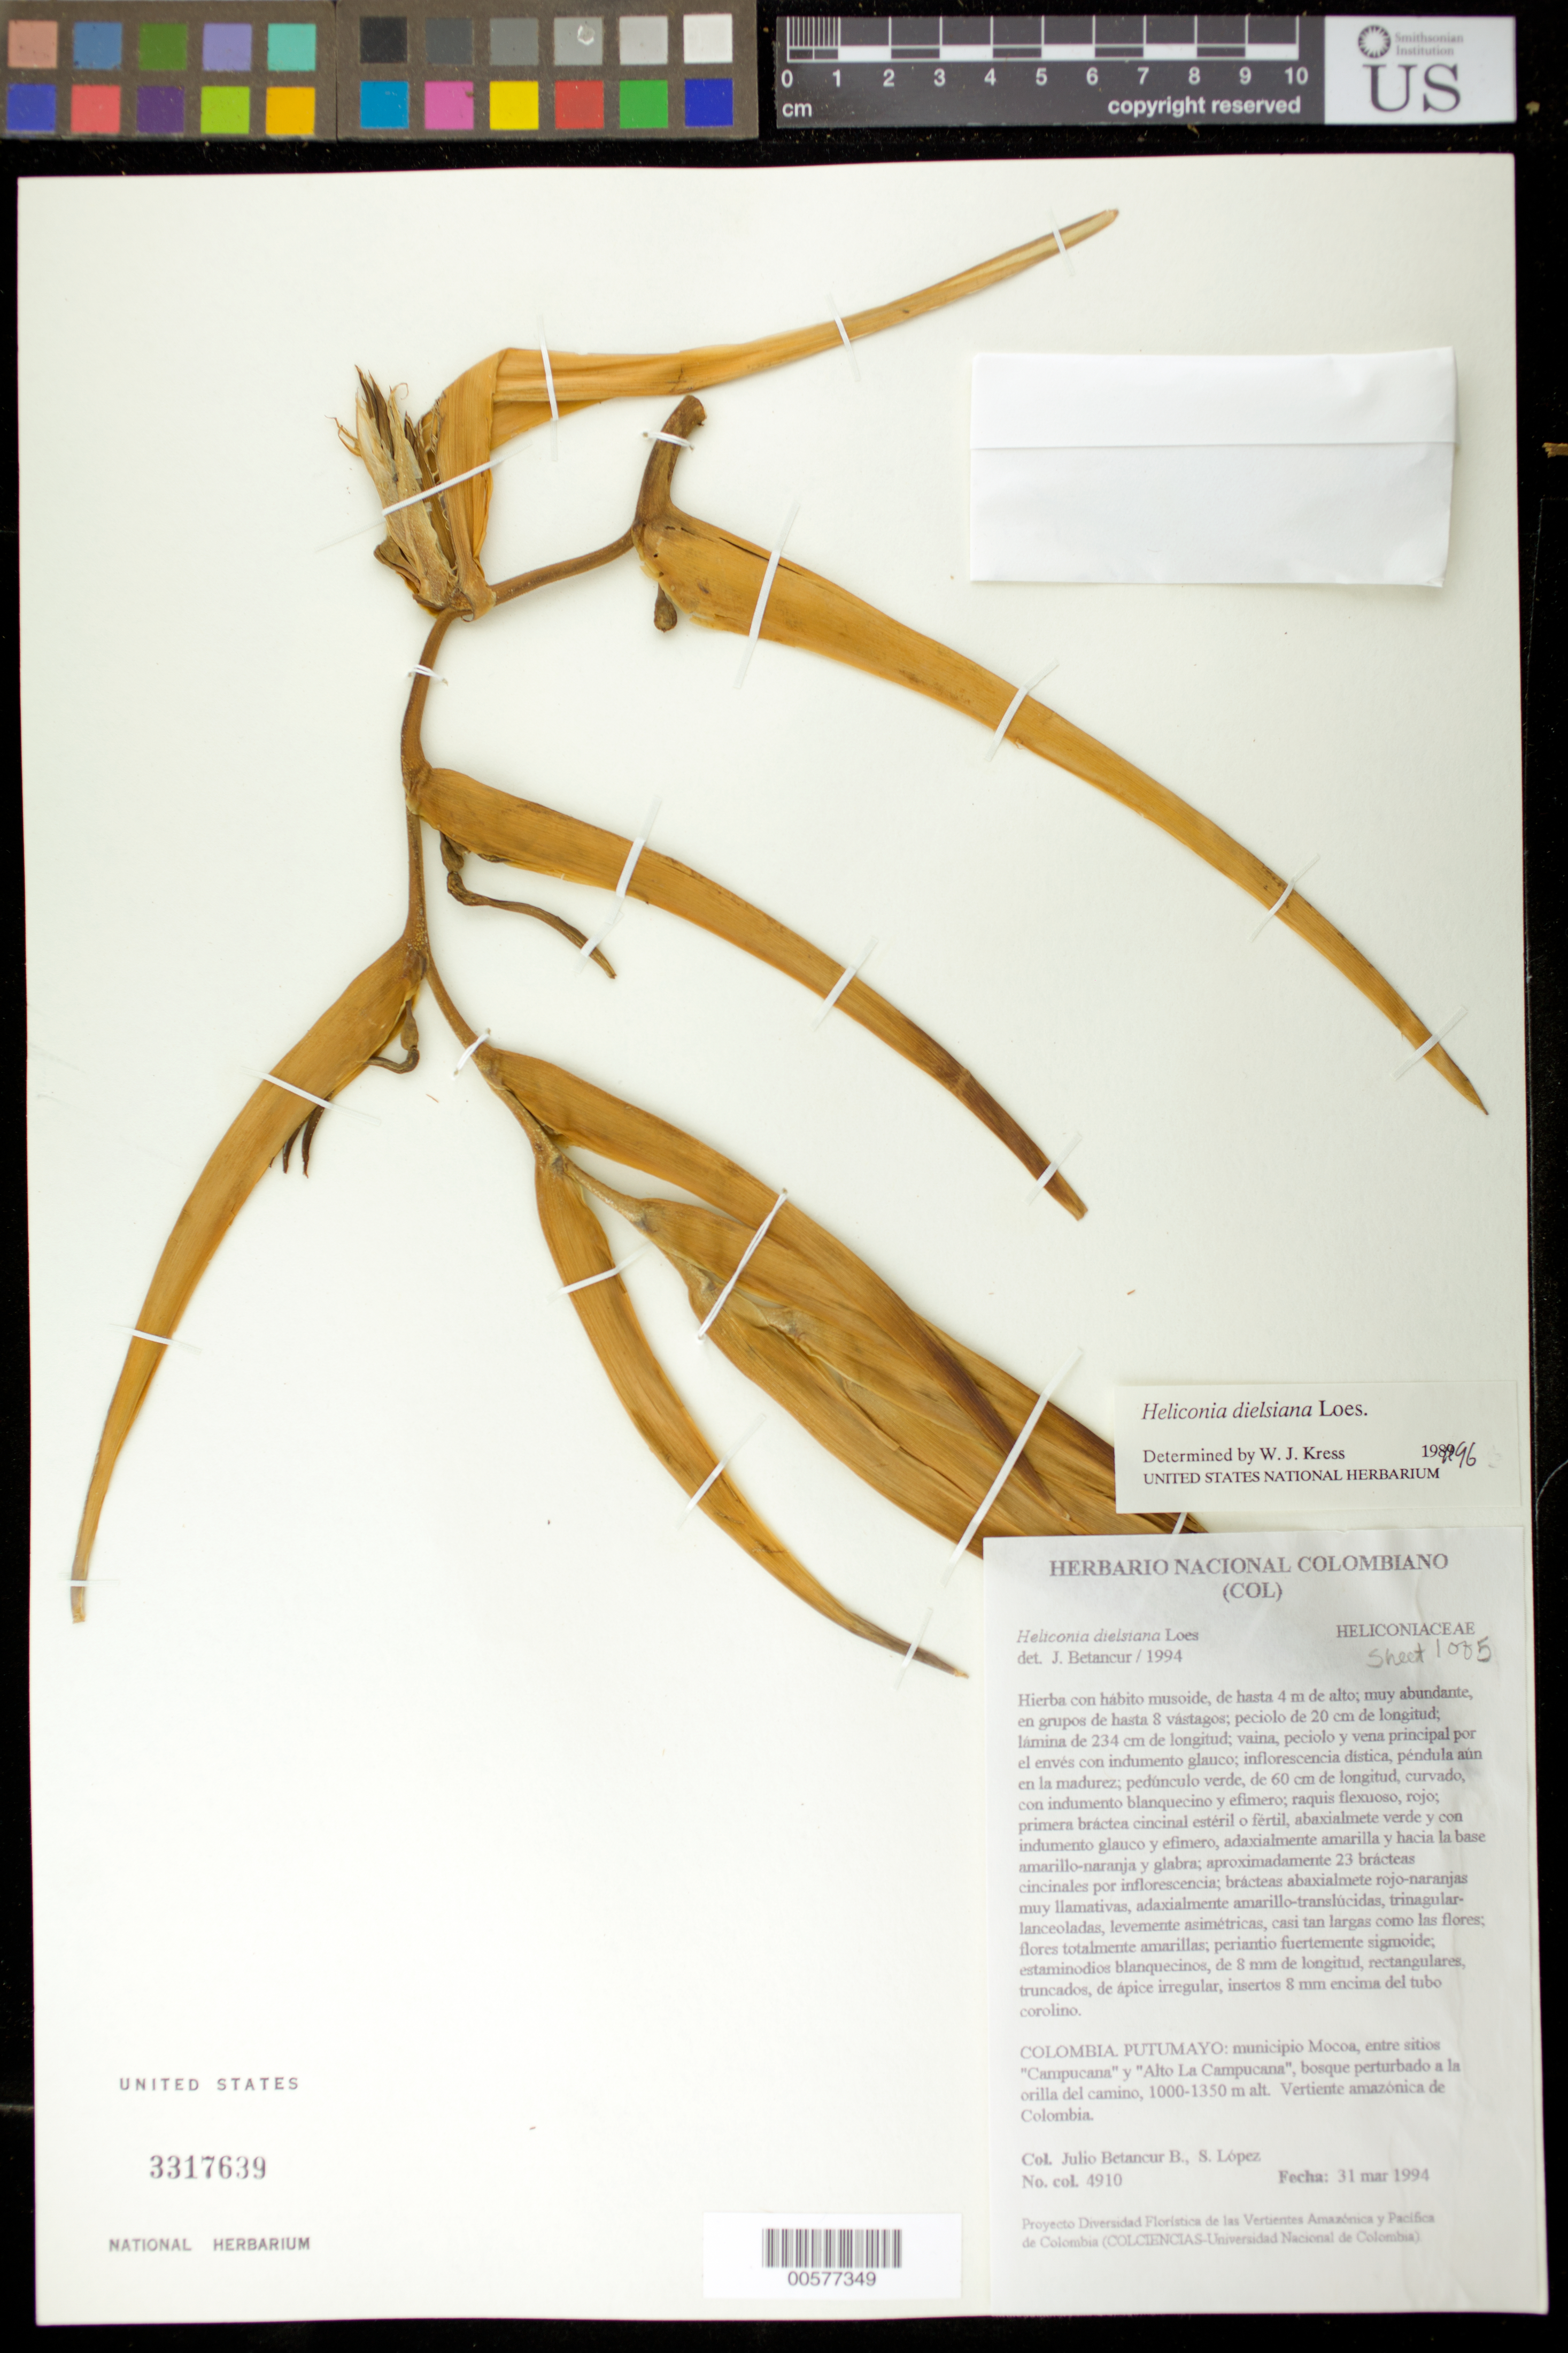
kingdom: Plantae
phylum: Tracheophyta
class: Liliopsida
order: Zingiberales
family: Heliconiaceae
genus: Heliconia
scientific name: Heliconia densiflora 'Fireflash'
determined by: Betancur, J. C.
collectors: J. C. Betancur & S. Lopez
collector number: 4910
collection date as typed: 31 Mar 1994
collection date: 1994-03-31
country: Colombia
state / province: Putumayo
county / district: Mocoa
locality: Between "Campucana" and "Alto La Campucana", disturbed forest next to roadway. Amazonian slopes of Columbia.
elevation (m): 1000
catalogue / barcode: US 3317639